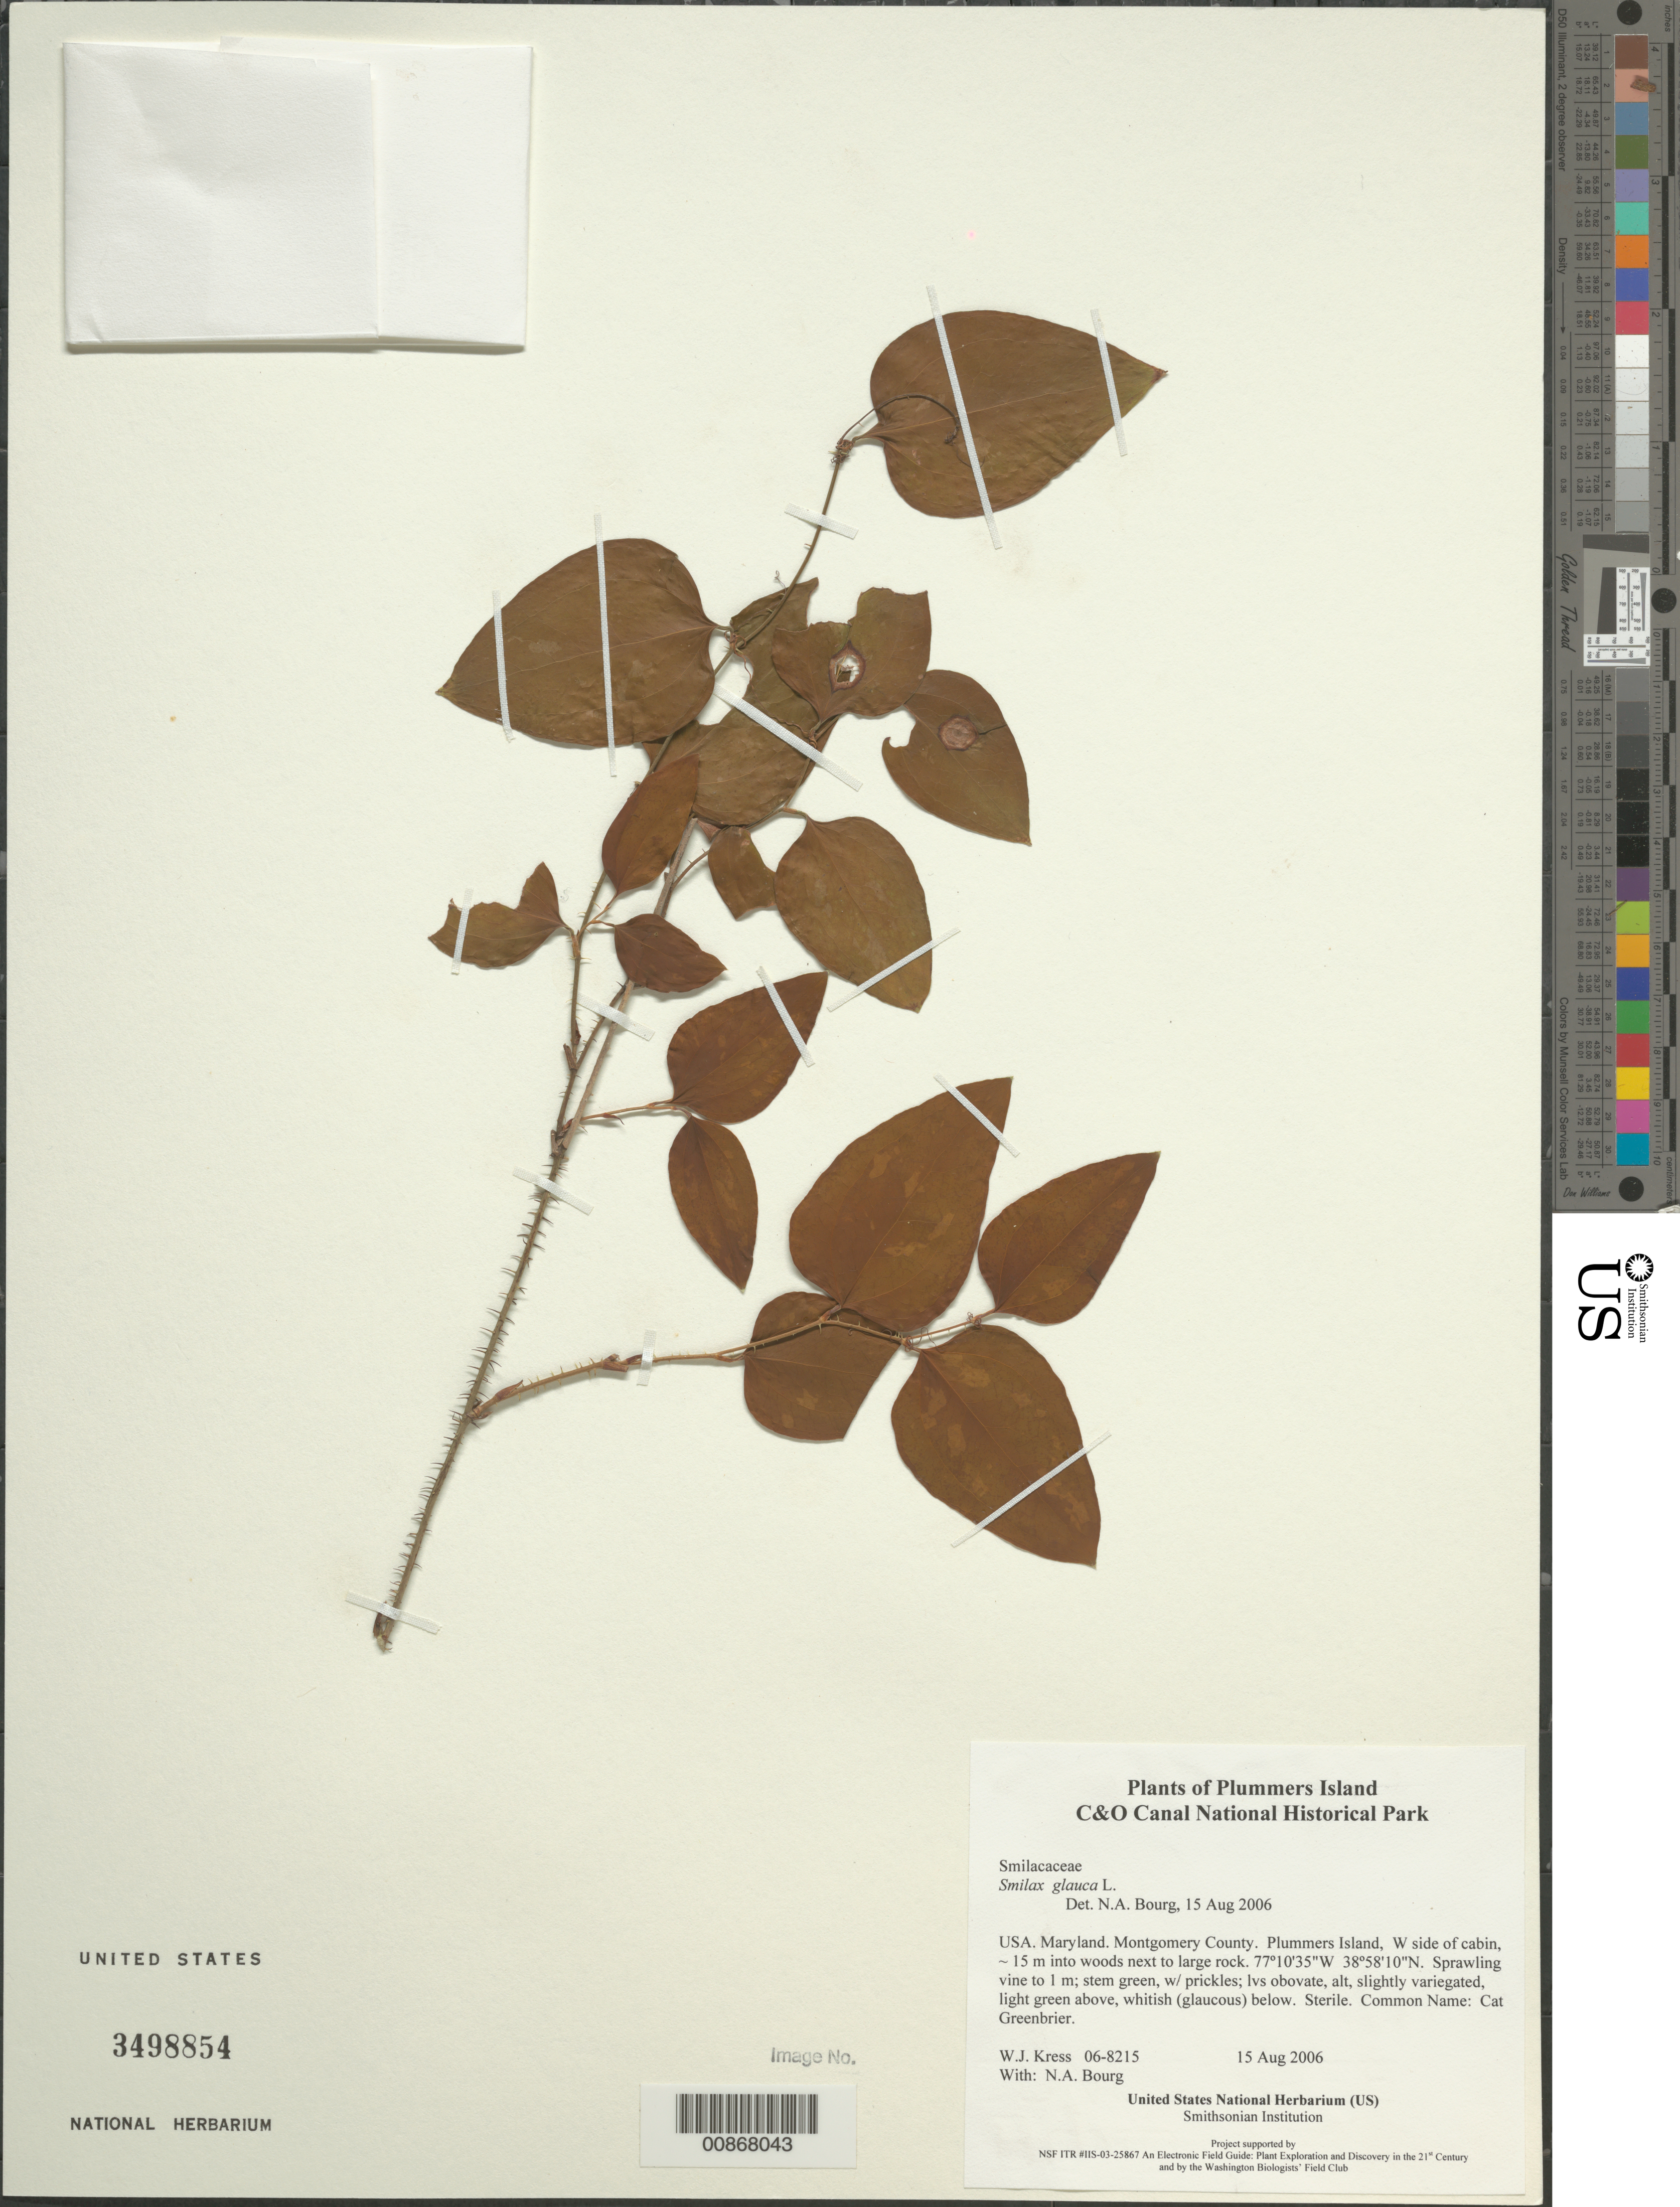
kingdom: Plantae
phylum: Tracheophyta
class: Liliopsida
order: Liliales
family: Smilacaceae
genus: Smilax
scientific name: Smilax glauca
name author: Walter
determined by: Bourg, N. A.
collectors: W. J. Kress & N. A. Bourg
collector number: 06-8215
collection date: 2006-08-15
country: United States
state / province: Maryland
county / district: Montgomery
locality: Chesapeake and Ohio Canal National Historical Park, Plummers Island, W side of cabin, ~ 15m into woods next to large rock.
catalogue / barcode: US 3498854